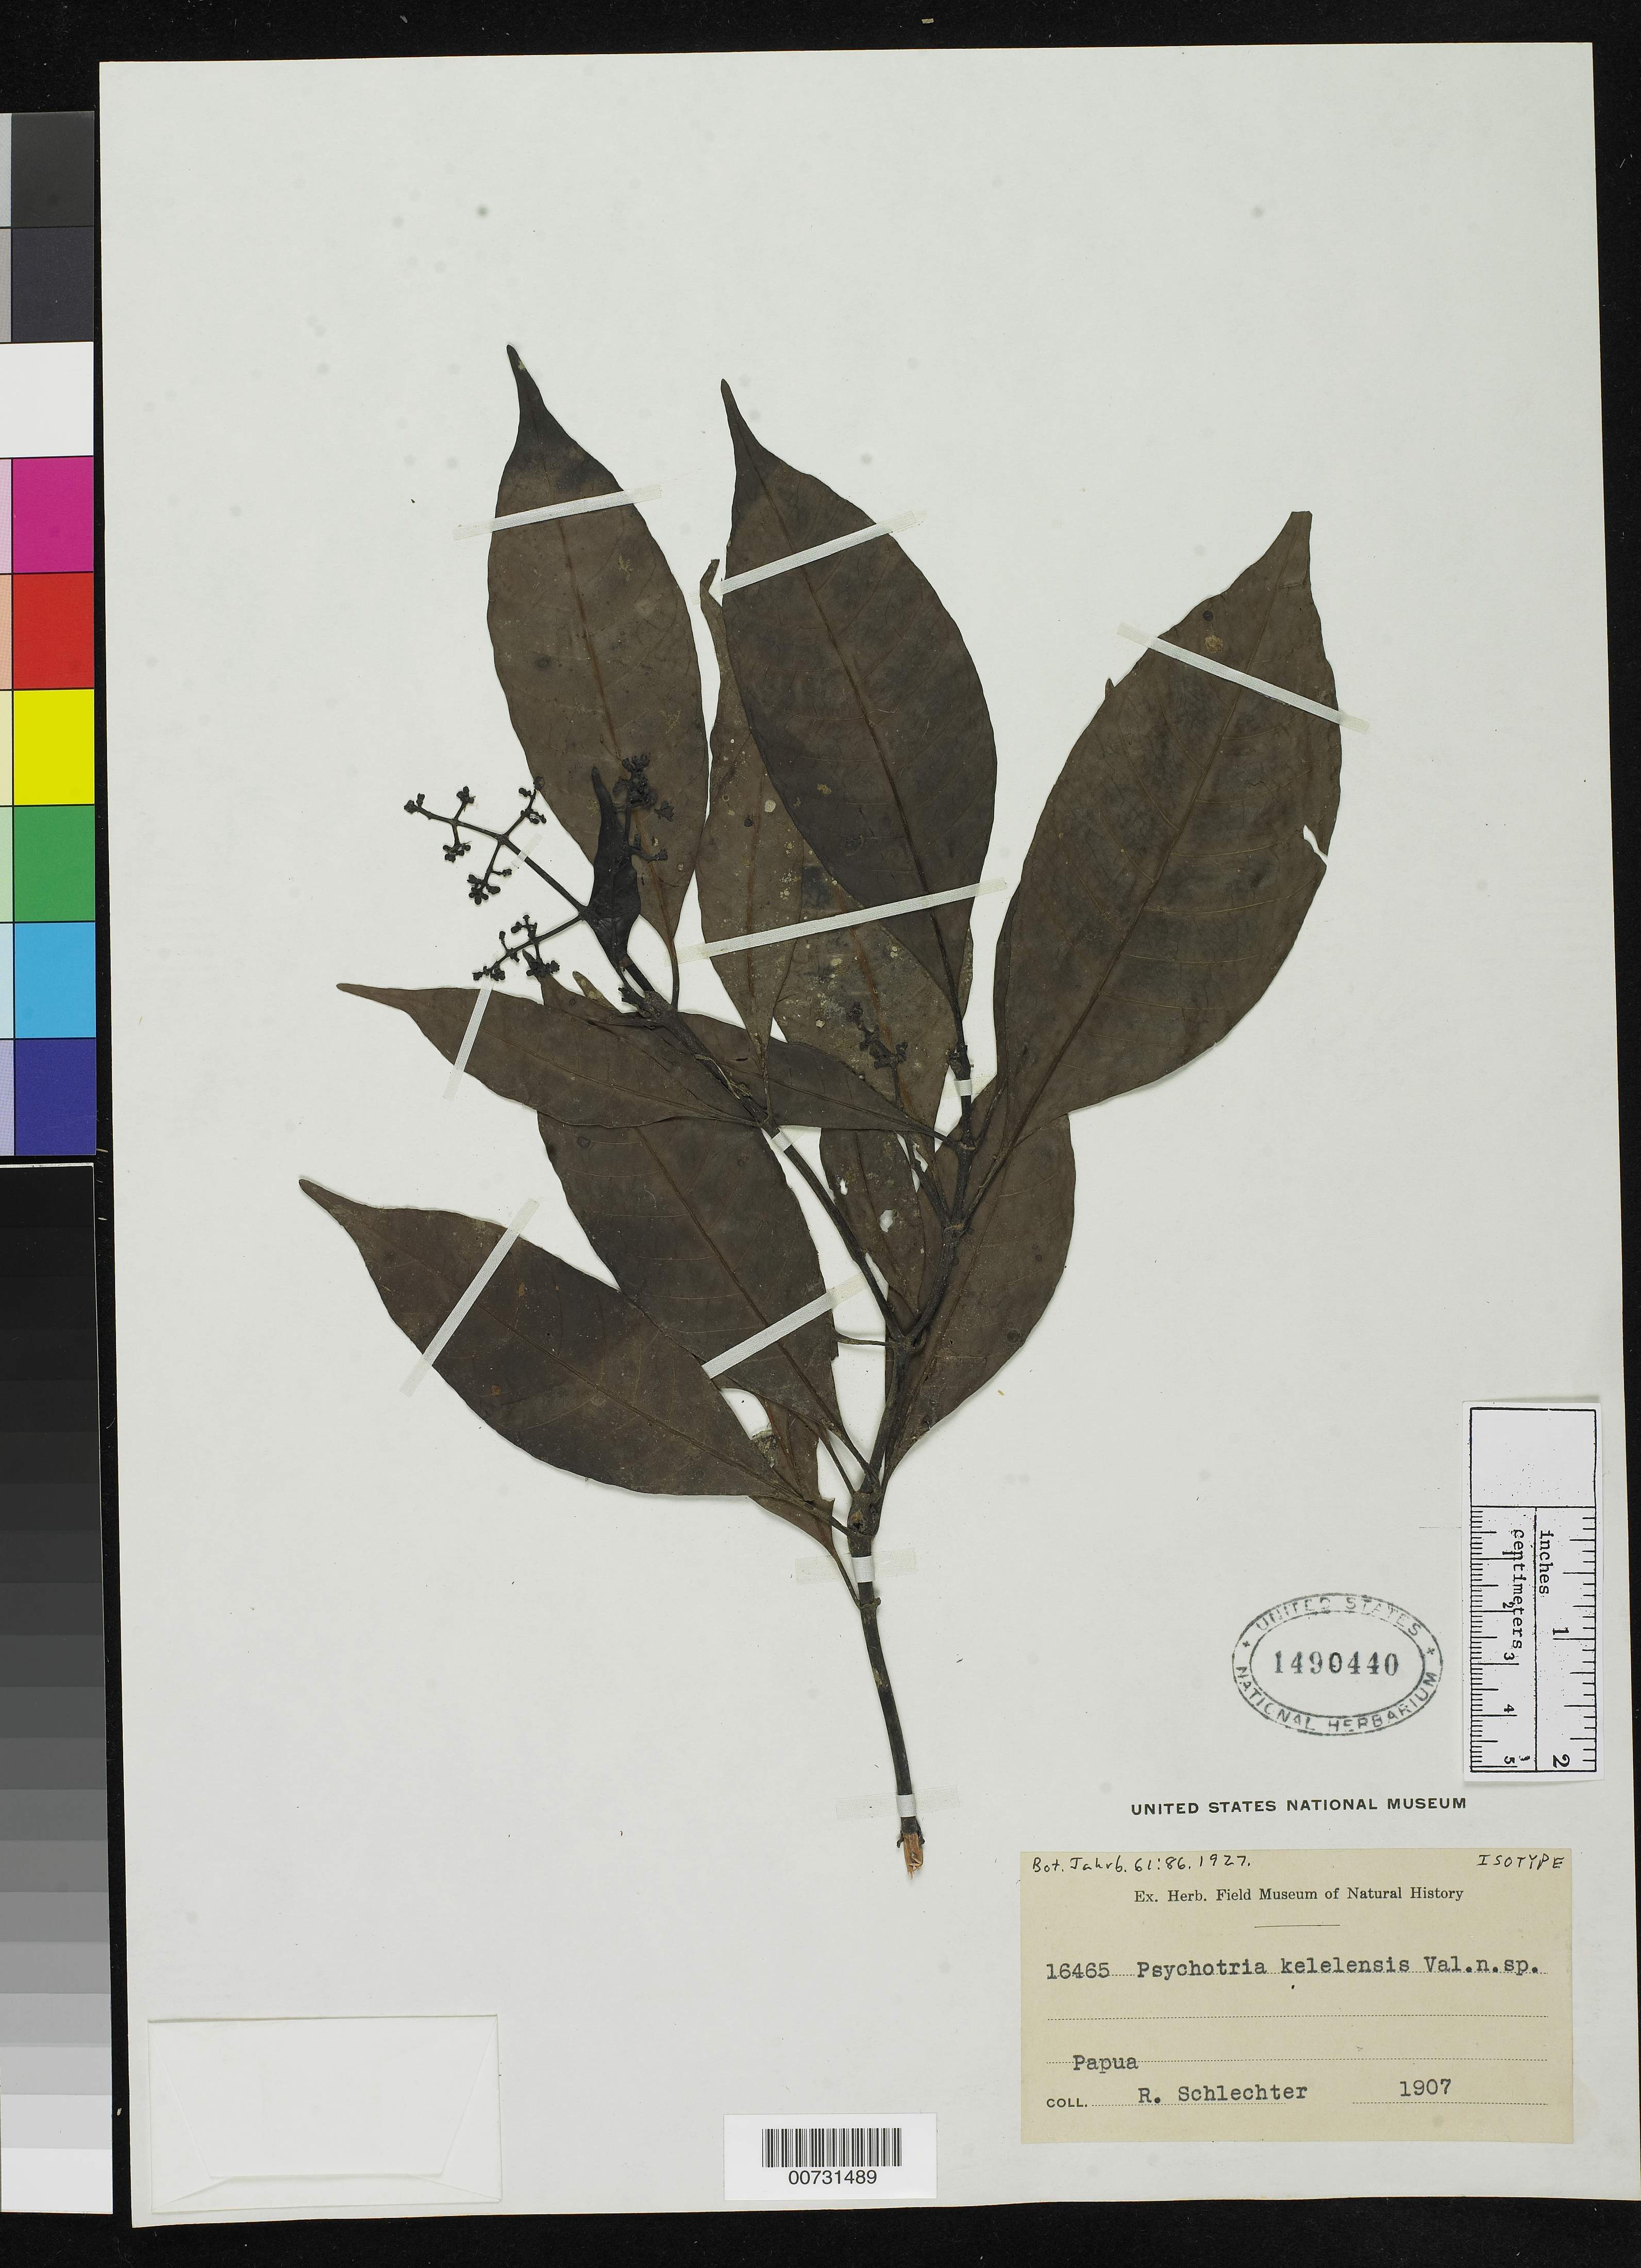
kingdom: Plantae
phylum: Tracheophyta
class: Magnoliopsida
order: Gentianales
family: Rubiaceae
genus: Psychotria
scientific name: Psychotria kelelensis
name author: Valeton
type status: Isotype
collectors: F. R. R. Schlechter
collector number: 16465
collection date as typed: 1907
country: Papua New Guinea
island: New Guinea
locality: "Papua" [protologue: "Nordöstliches Neu-Guinea: In den Wäldern von Kelel"]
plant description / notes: Sept. 1907 acc. to protologue (US sheet with year only).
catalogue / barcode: US 1490440